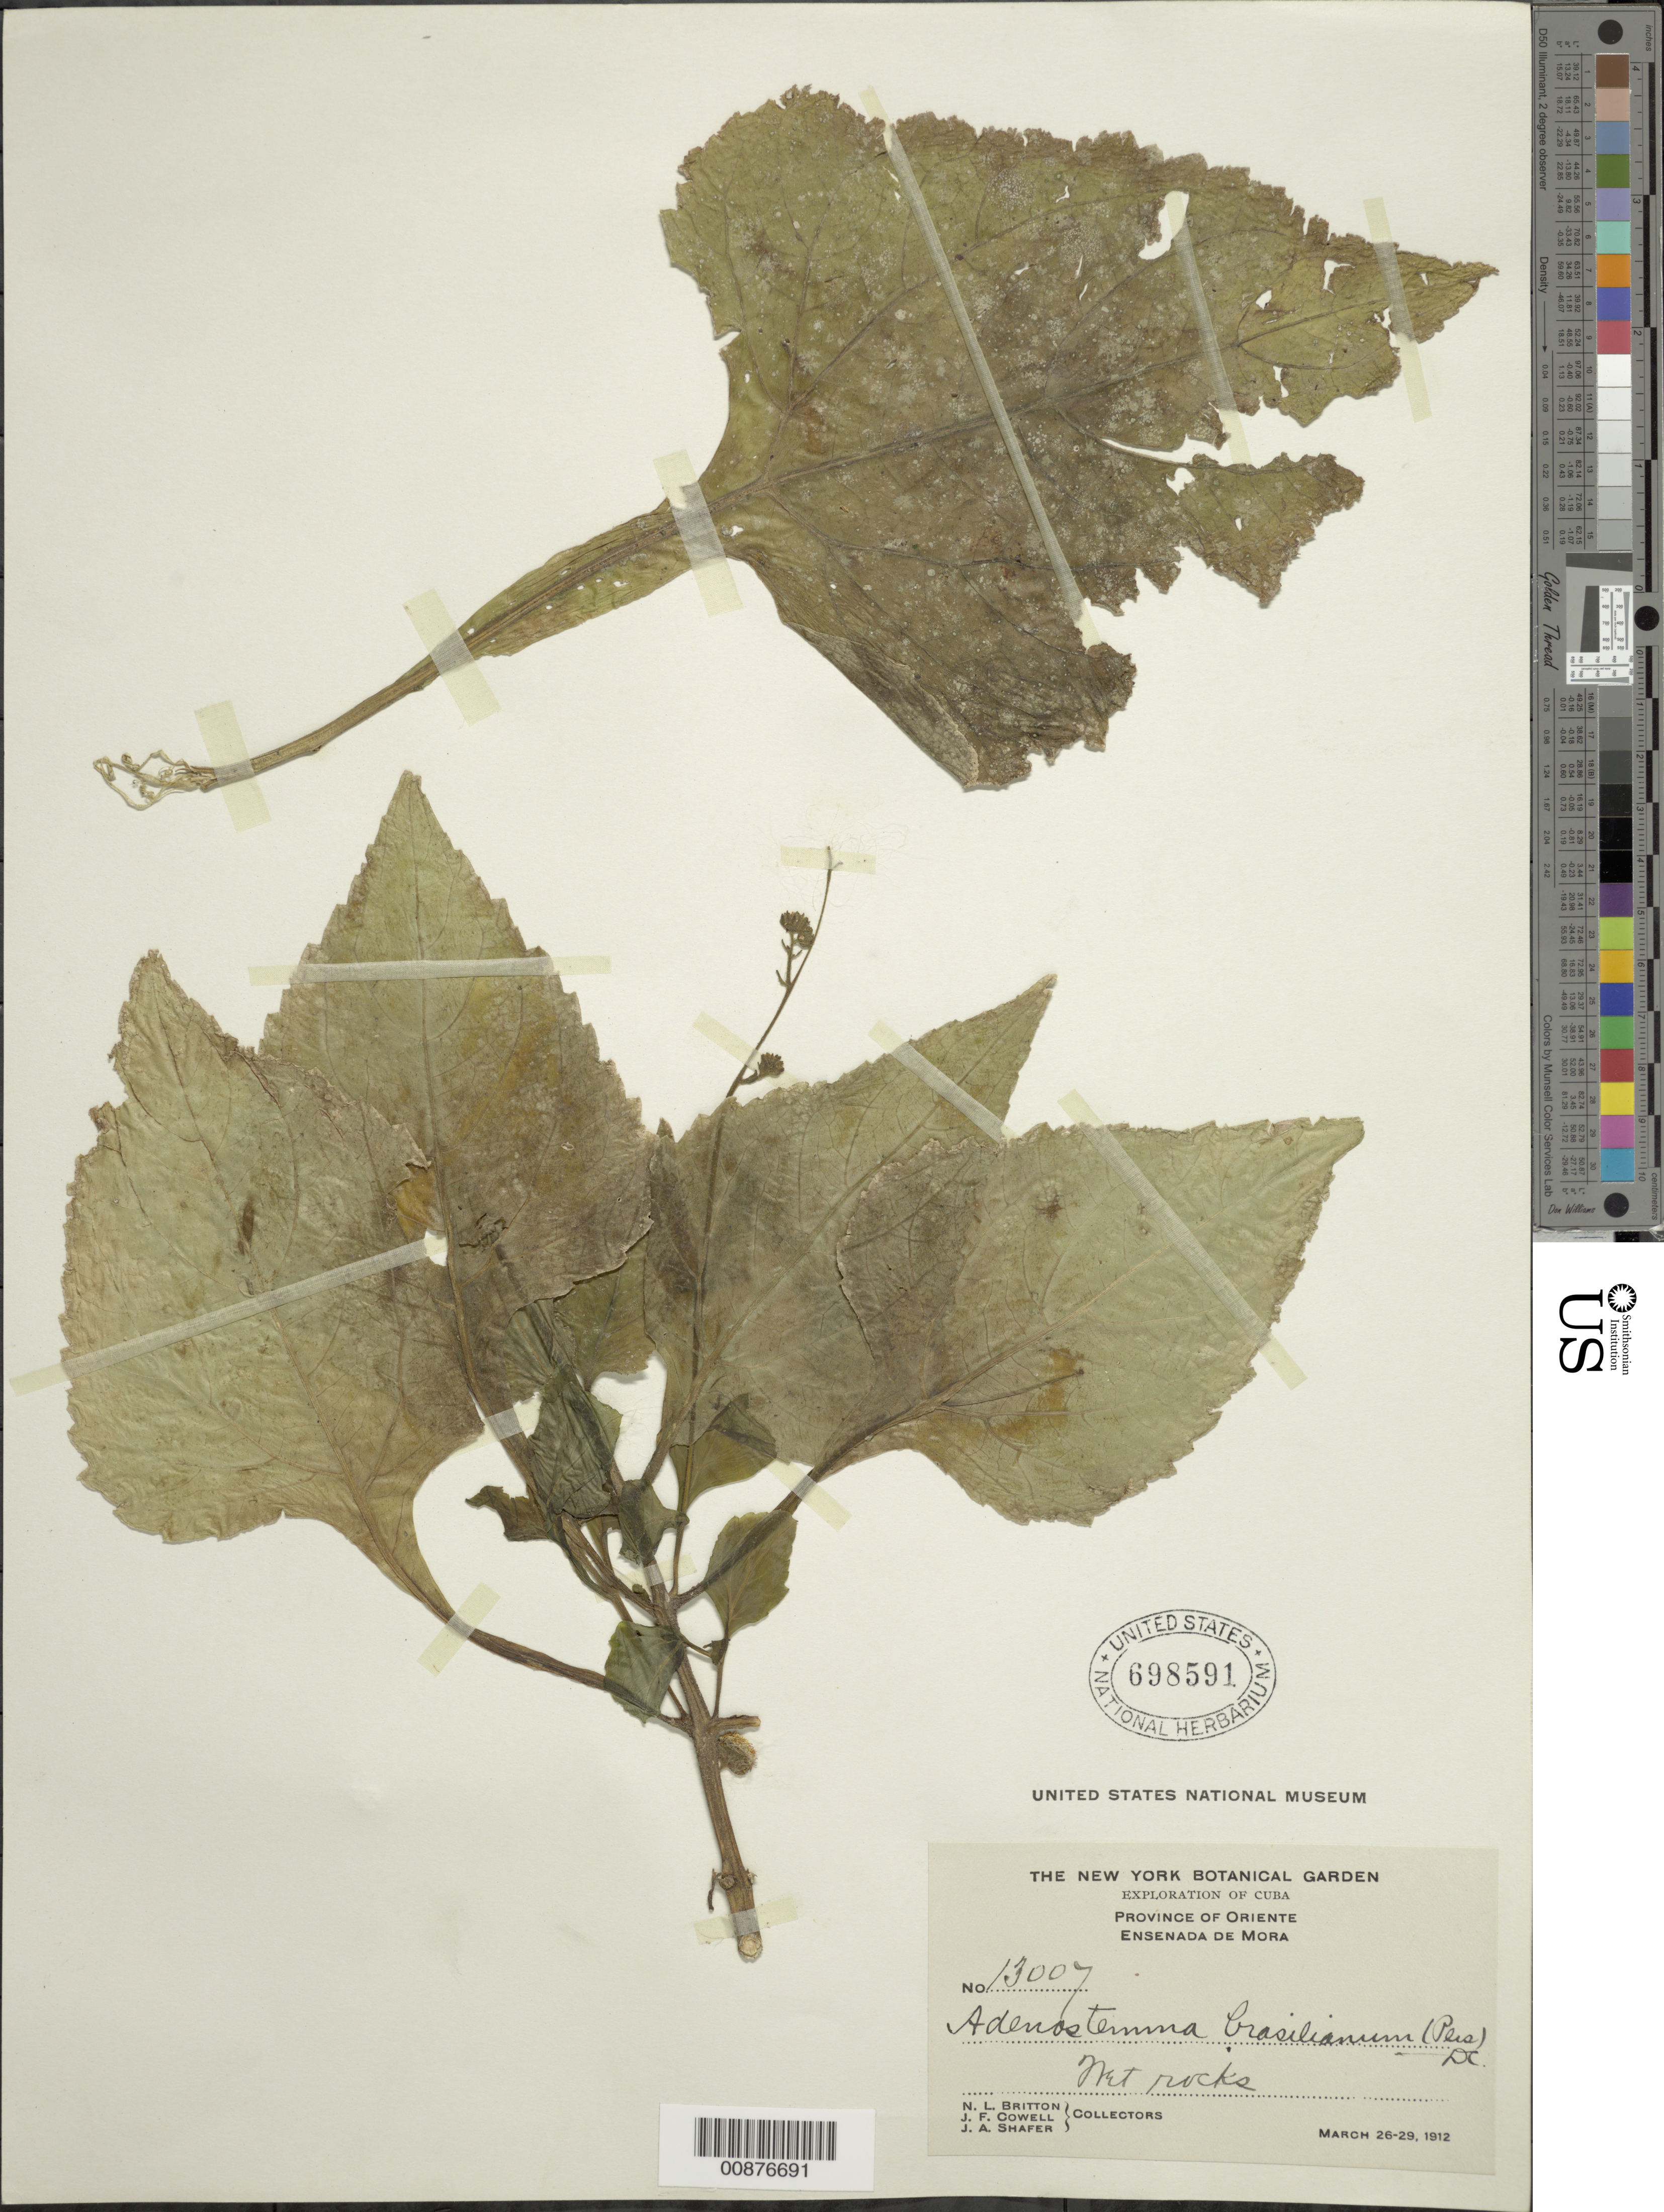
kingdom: Plantae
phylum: Tracheophyta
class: Magnoliopsida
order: Asterales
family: Asteraceae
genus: Adenostemma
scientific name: Adenostemma brasilianum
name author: (Pers.) Cass.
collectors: N. Britton & J. F. Cowell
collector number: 13007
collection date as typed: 26 Mar 1912 to 29 Mar 1912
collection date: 1912-03-26/1912-03-29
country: Cuba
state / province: Oriente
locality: Ensenada de moa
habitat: Wet rocks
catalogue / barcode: US 698591